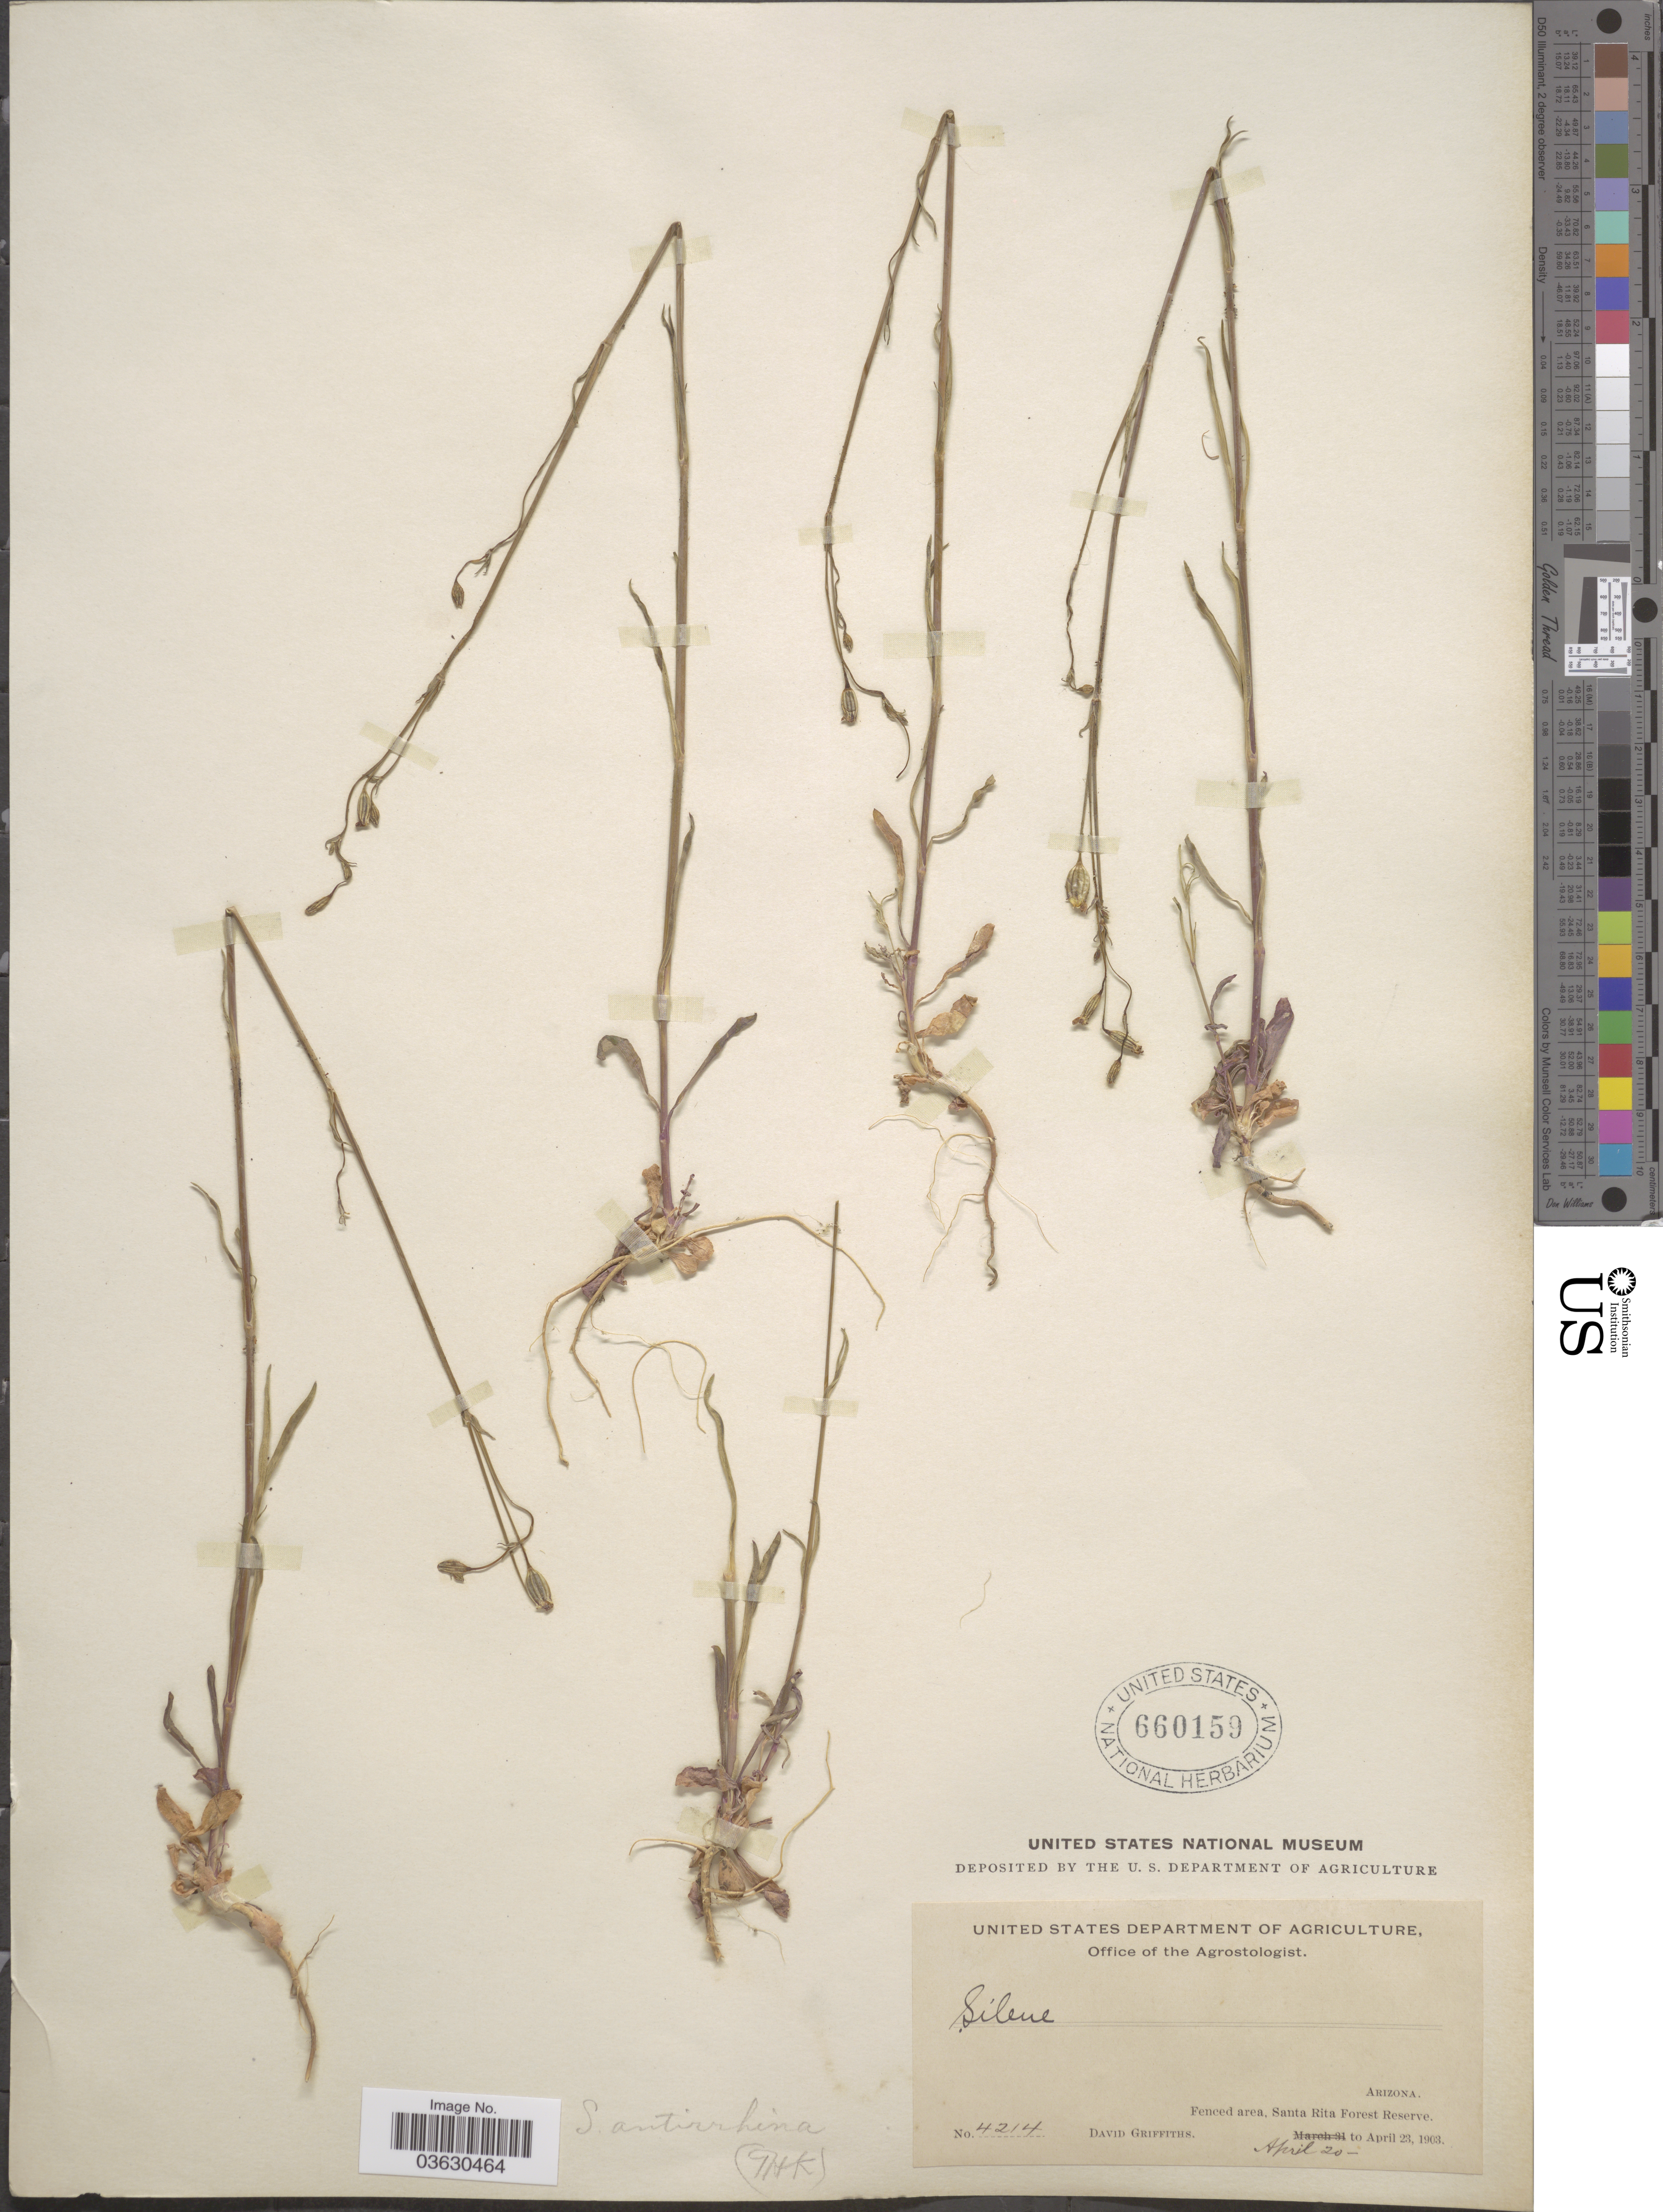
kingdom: Plantae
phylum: Tracheophyta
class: Magnoliopsida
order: Caryophyllales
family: Caryophyllaceae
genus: Silene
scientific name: Silene antirrhina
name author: L.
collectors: D. Griffiths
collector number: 4214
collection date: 1903-04-20/1903-04-23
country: United States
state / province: Arizona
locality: Fenced area, Santa Rita Forest Reserve.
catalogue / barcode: US 660159